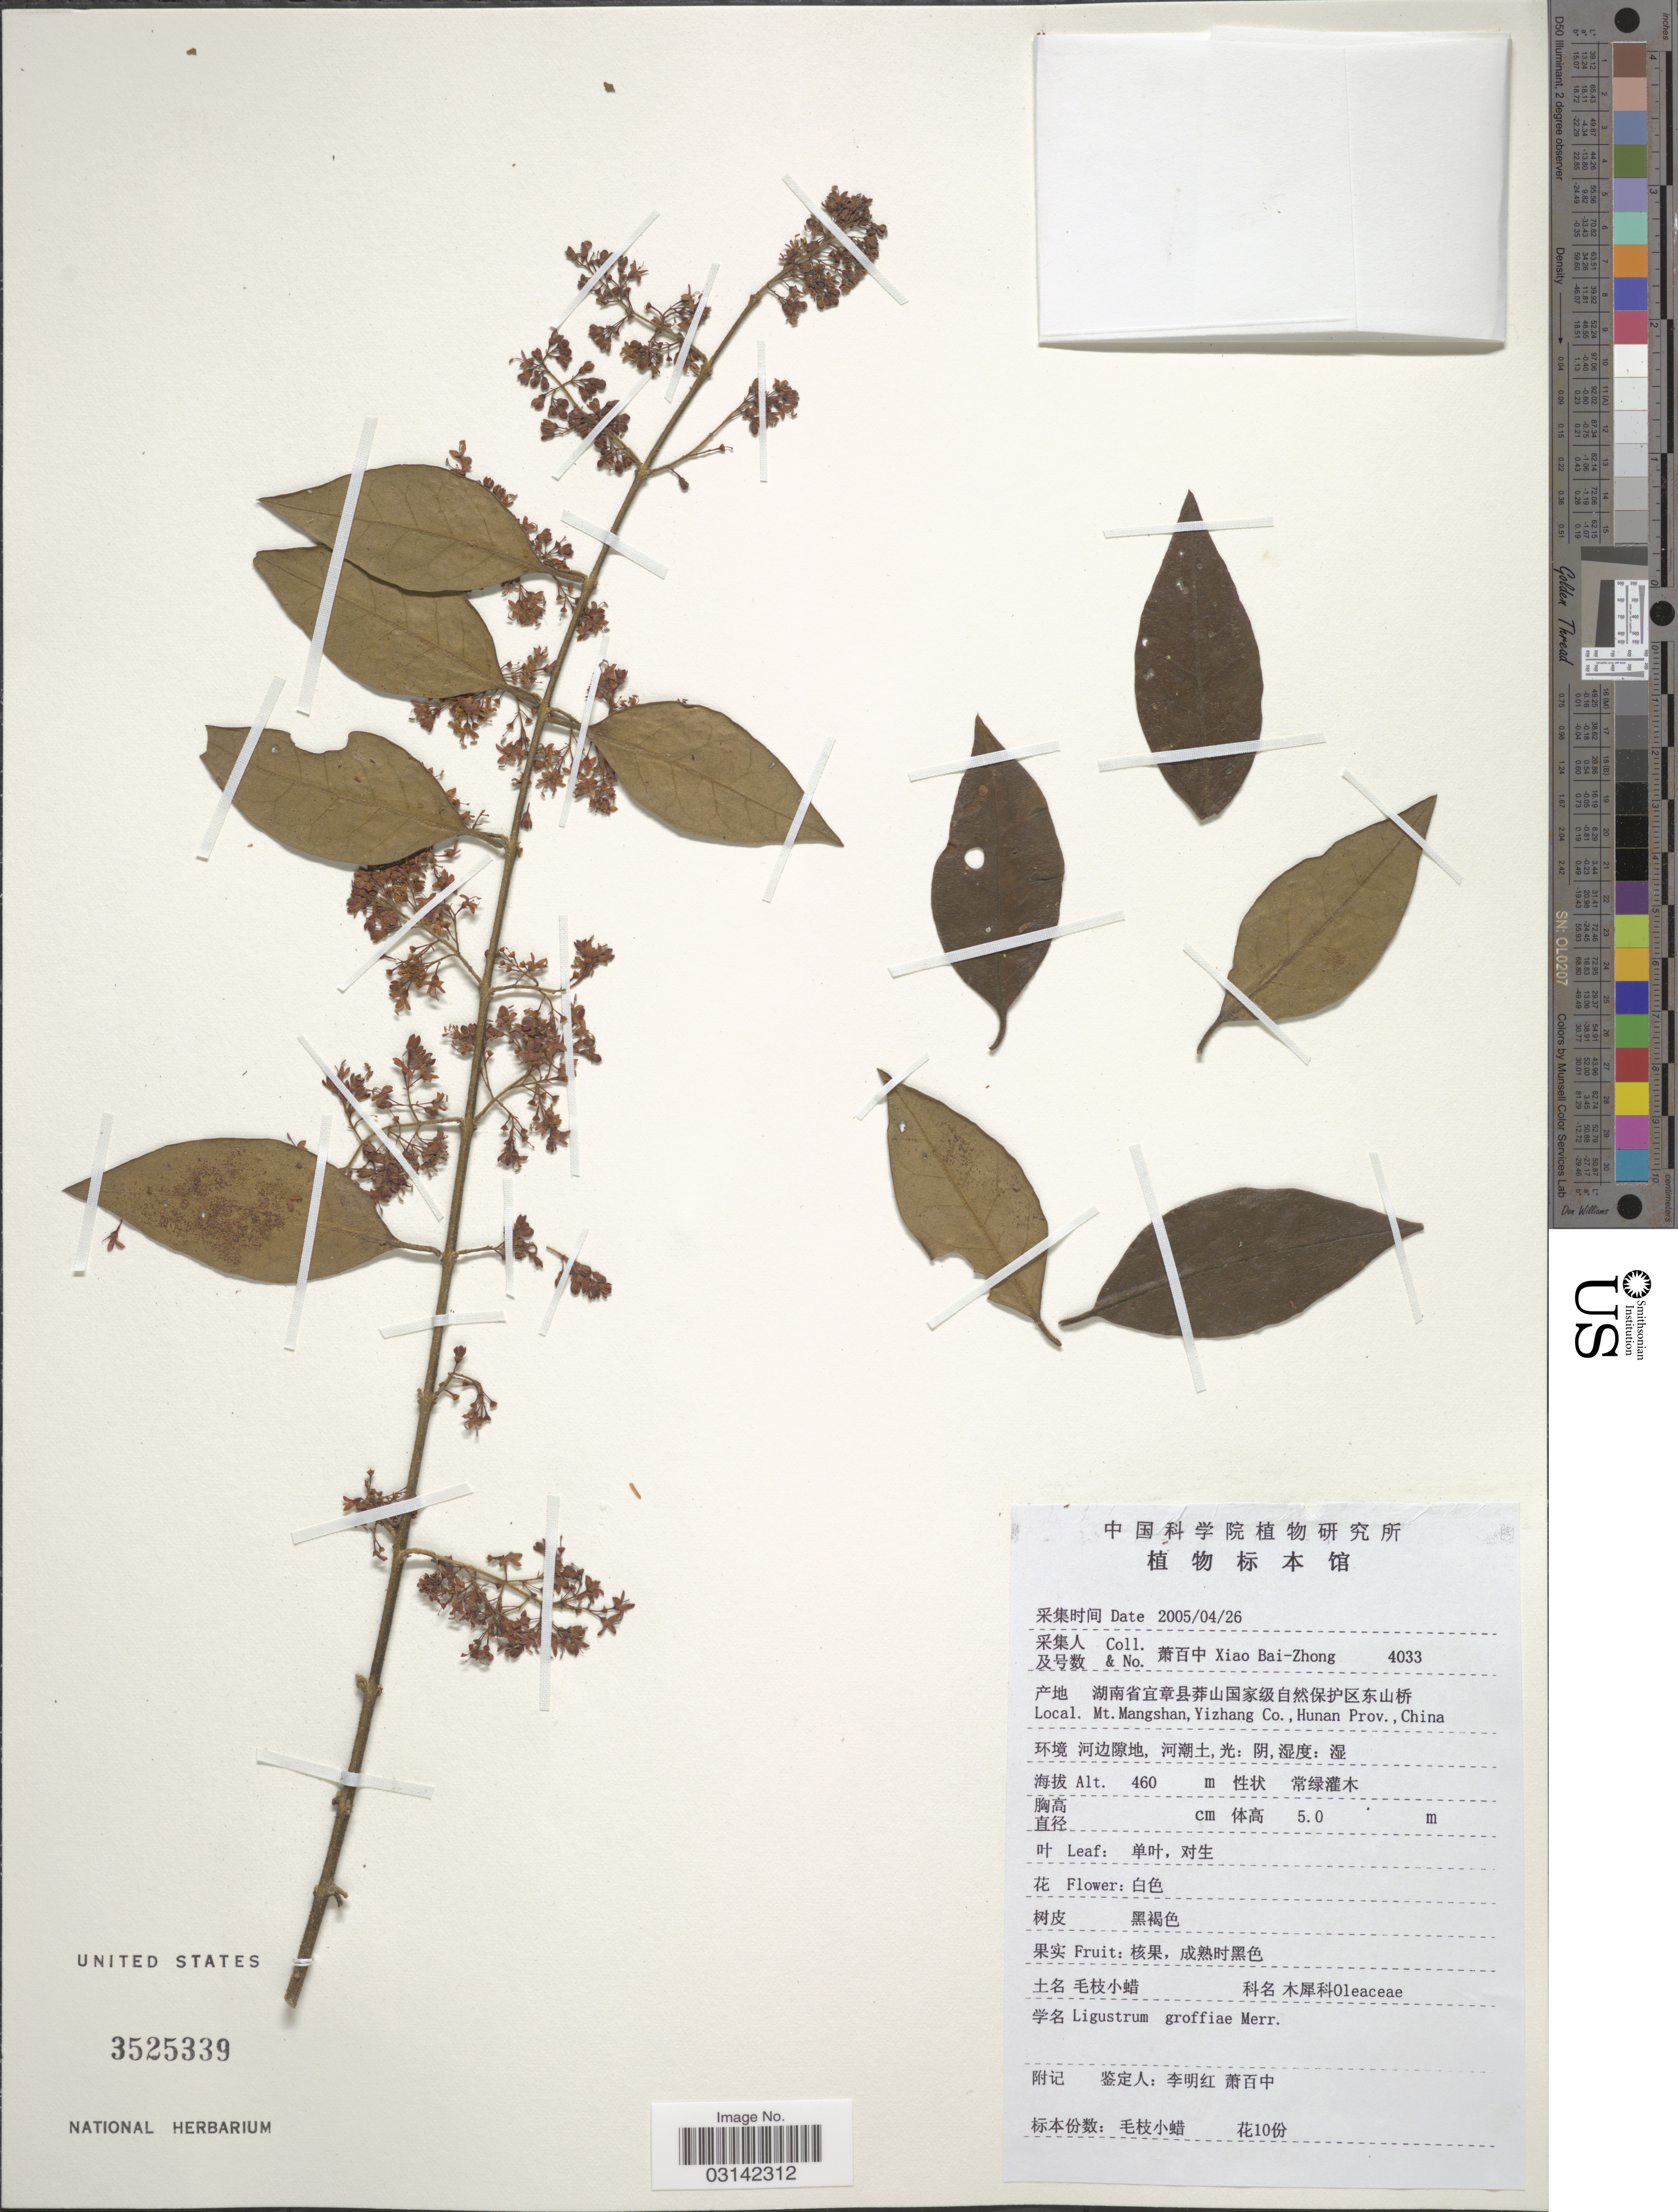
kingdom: Plantae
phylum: Tracheophyta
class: Magnoliopsida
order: Lamiales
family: Oleaceae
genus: Ligustrum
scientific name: Ligustrum groffiae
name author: Merr.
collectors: B. Z. Xiao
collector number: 4033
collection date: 2005-04-26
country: China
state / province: Hunan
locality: Mt. Mangshan, Yizhang Co.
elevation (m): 460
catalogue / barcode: US 3525339